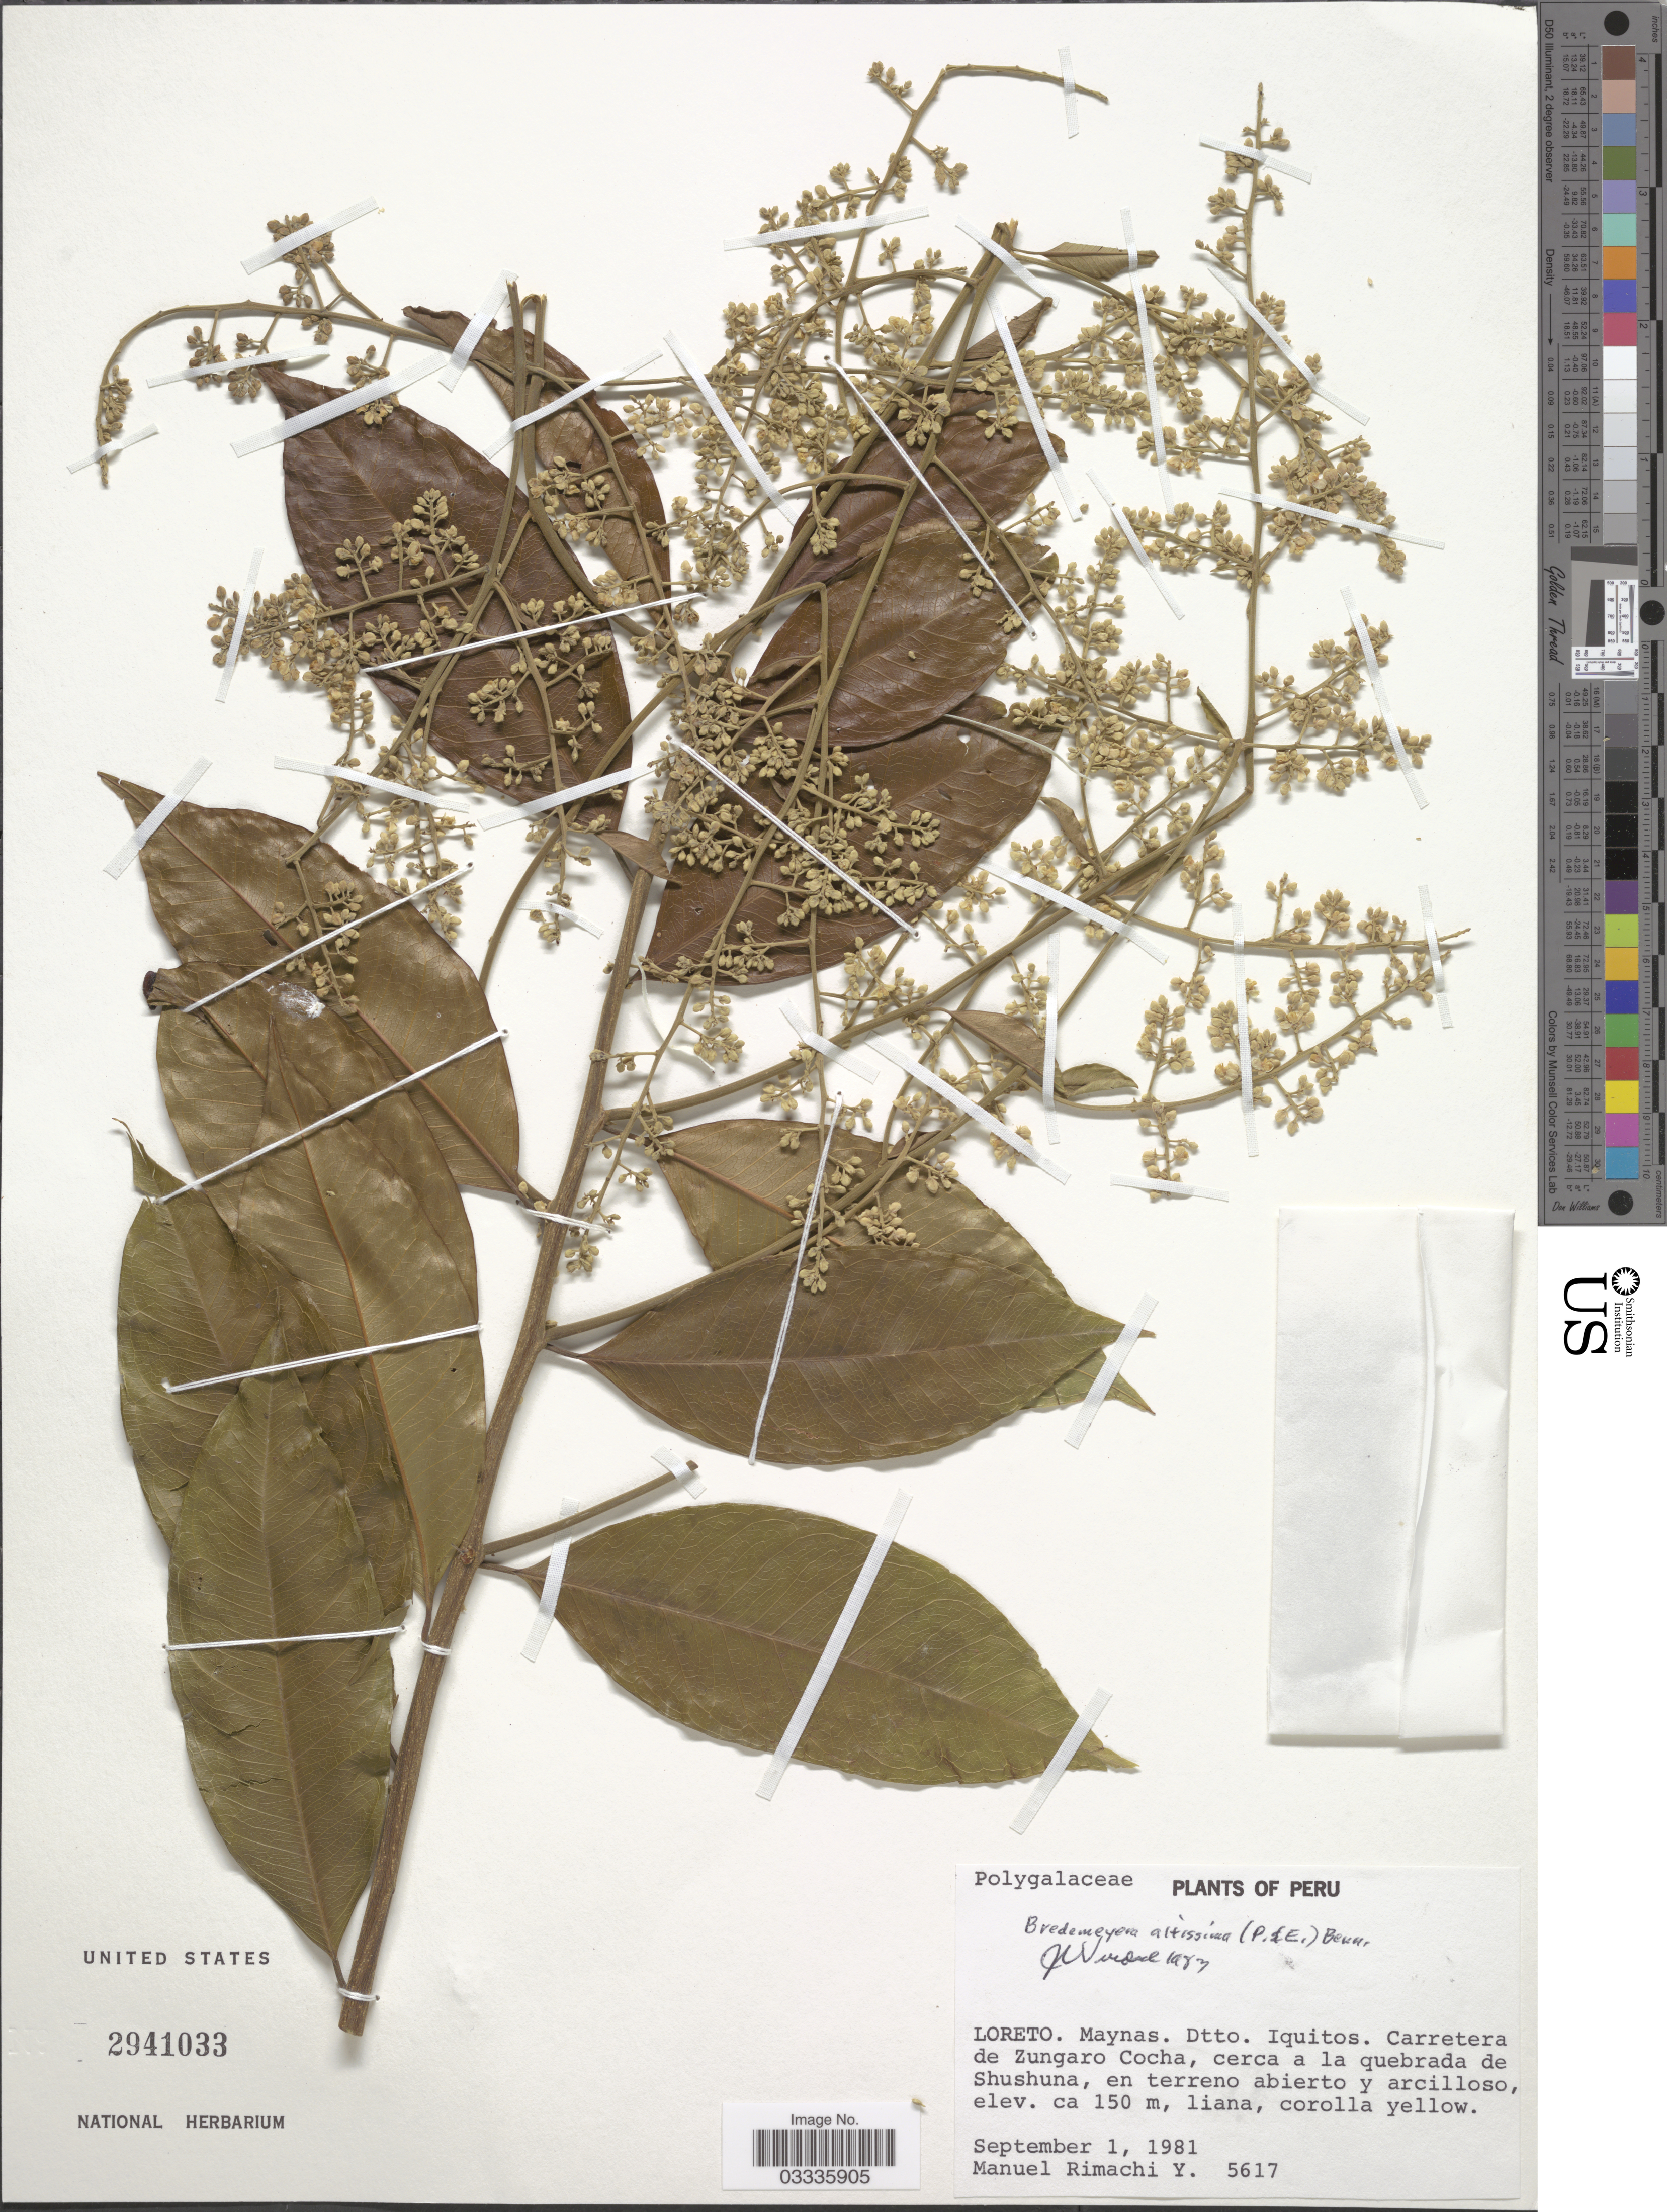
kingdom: Plantae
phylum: Tracheophyta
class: Magnoliopsida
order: Fabales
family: Polygalaceae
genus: Bredemeyera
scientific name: Bredemeyera altissima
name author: (Poepp.) A.W. Benn.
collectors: M. Rimachi Y.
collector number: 5617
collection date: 1981-09-01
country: Peru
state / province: Loreto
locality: Maynas. Dtto. Iquitos. Carretera de Zungaro Cocha, cerca a la quebrada de Shushuna, en terreno abierto y arcilloso.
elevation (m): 150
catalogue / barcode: US 2941033